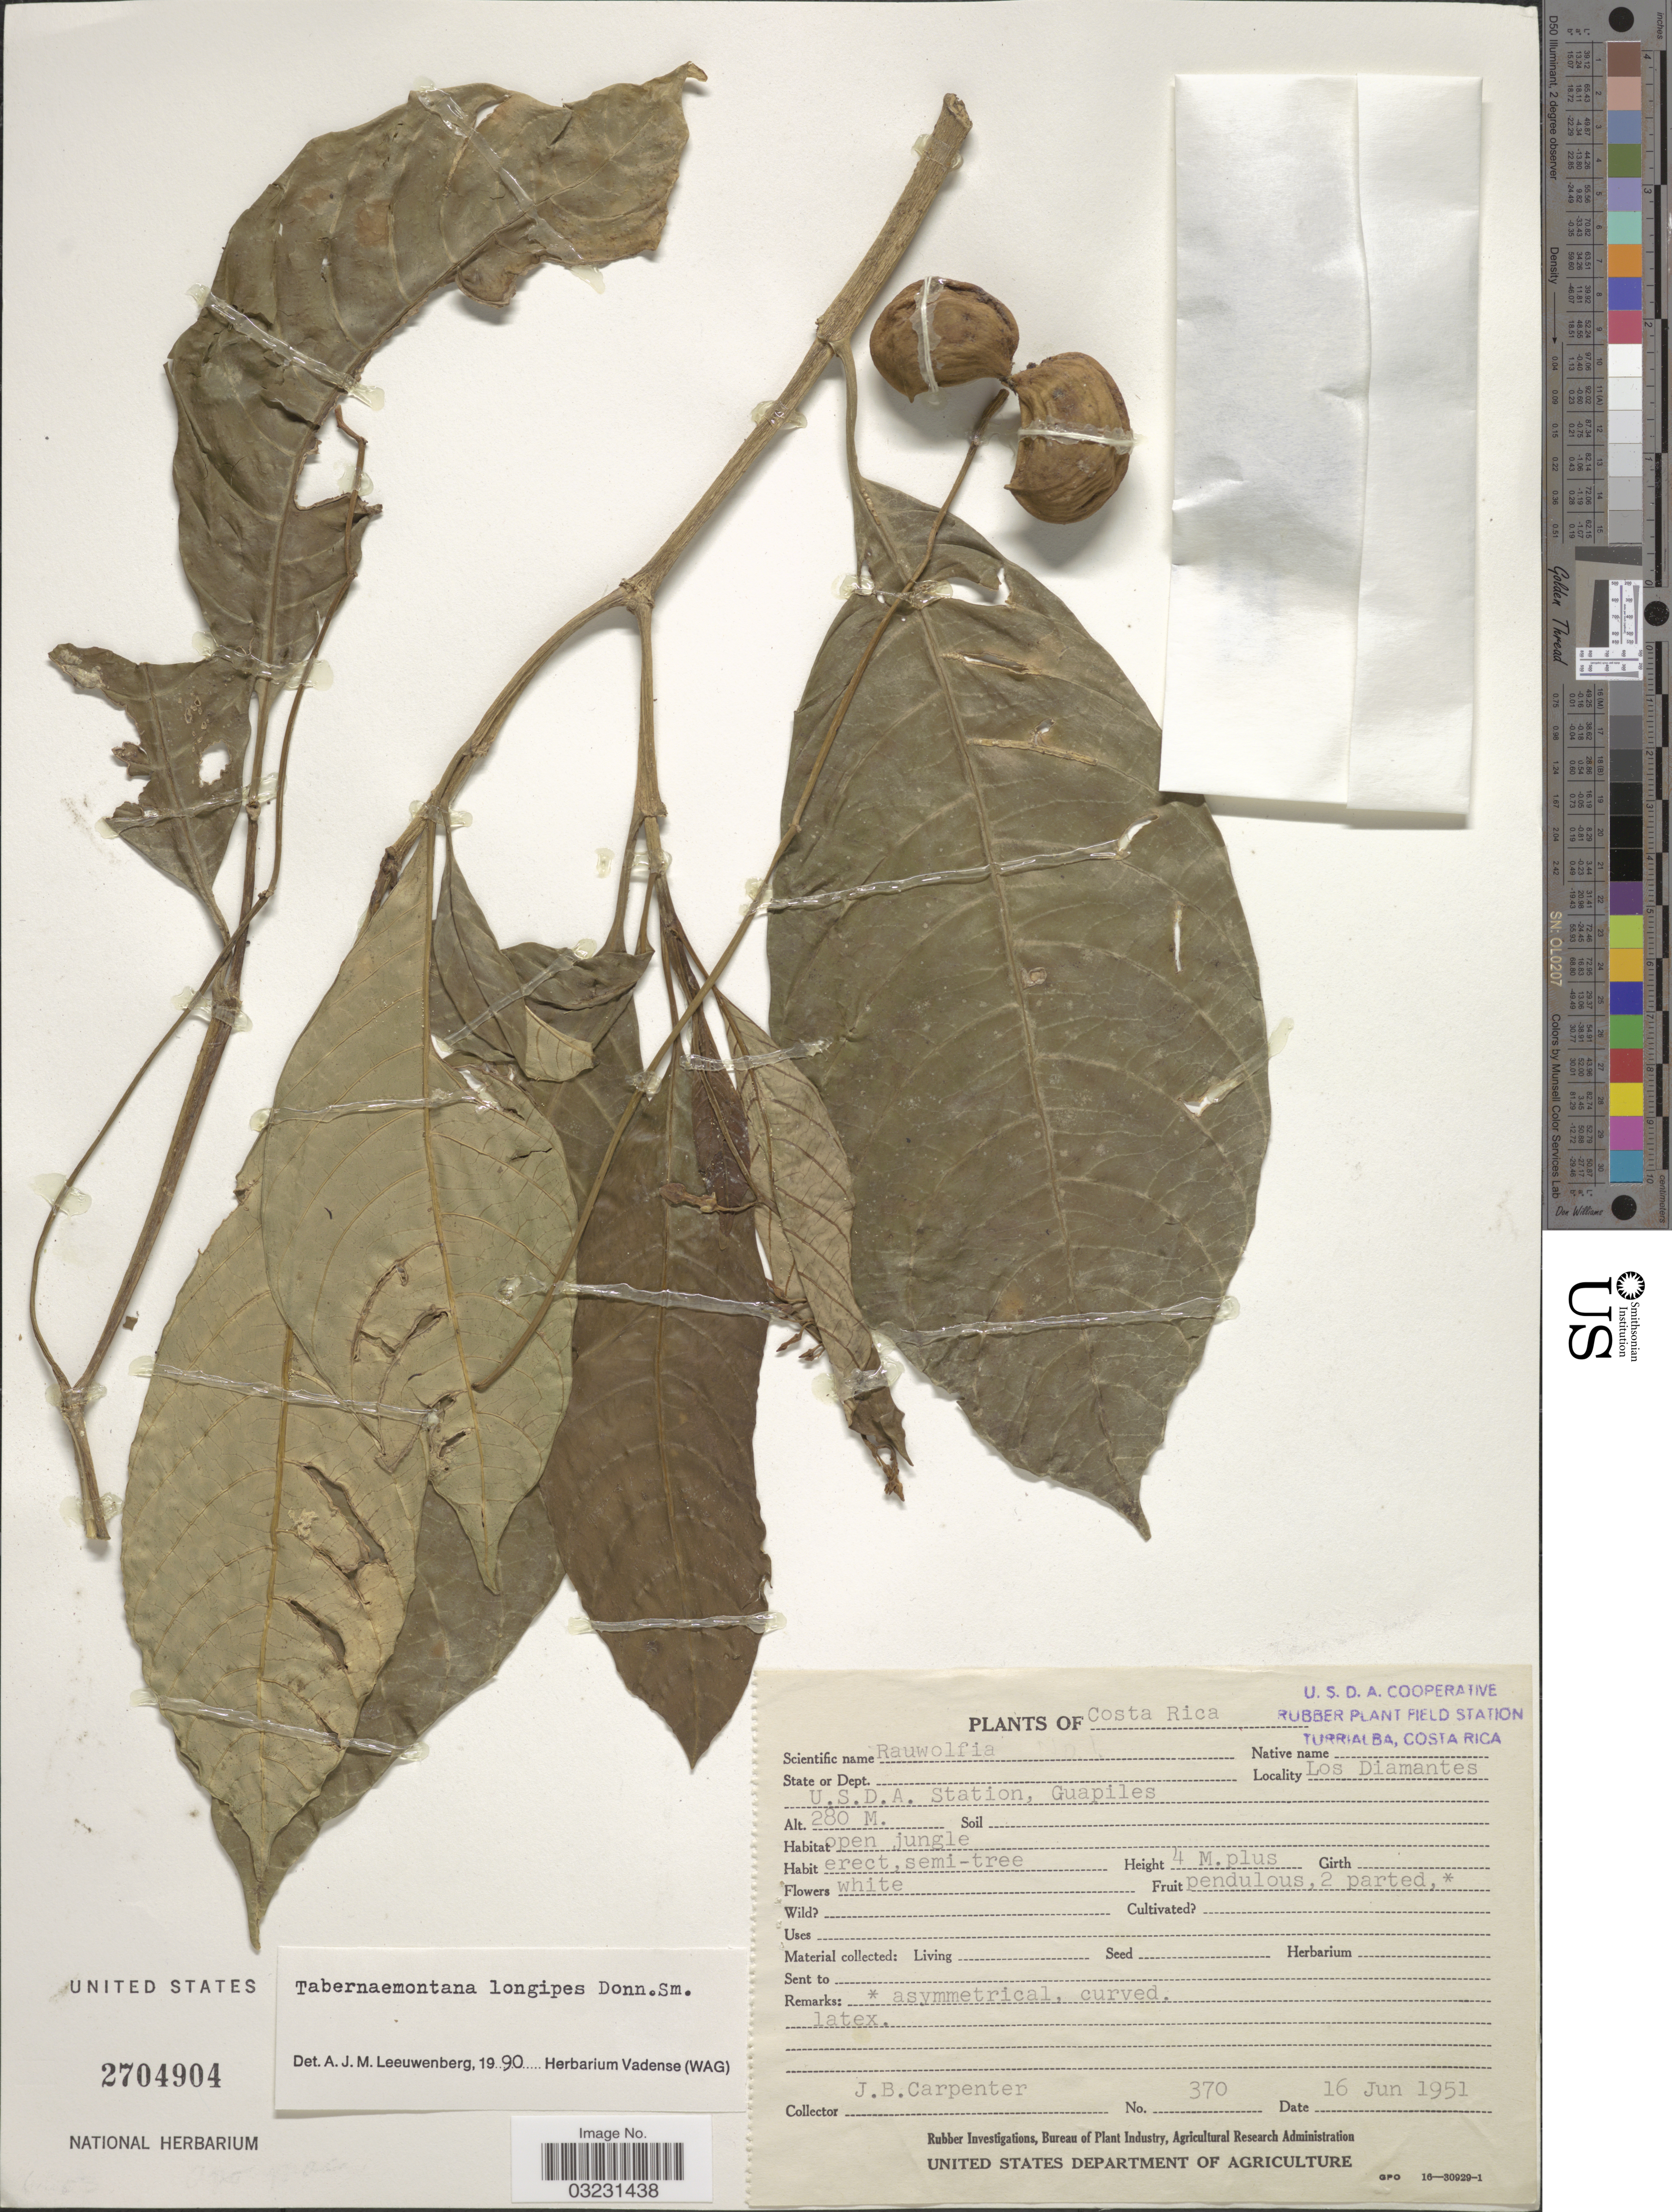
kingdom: Plantae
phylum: Tracheophyta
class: Magnoliopsida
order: Gentianales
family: Apocynaceae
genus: Tabernaemontana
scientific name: Tabernaemontana longipes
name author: Donn. Sm.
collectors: J. Carpenter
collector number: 370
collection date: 1951-06-16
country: Costa Rica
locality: Los Diamantes. U.S.D.A. Station, Guapiles.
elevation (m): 280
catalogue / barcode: US 2704904